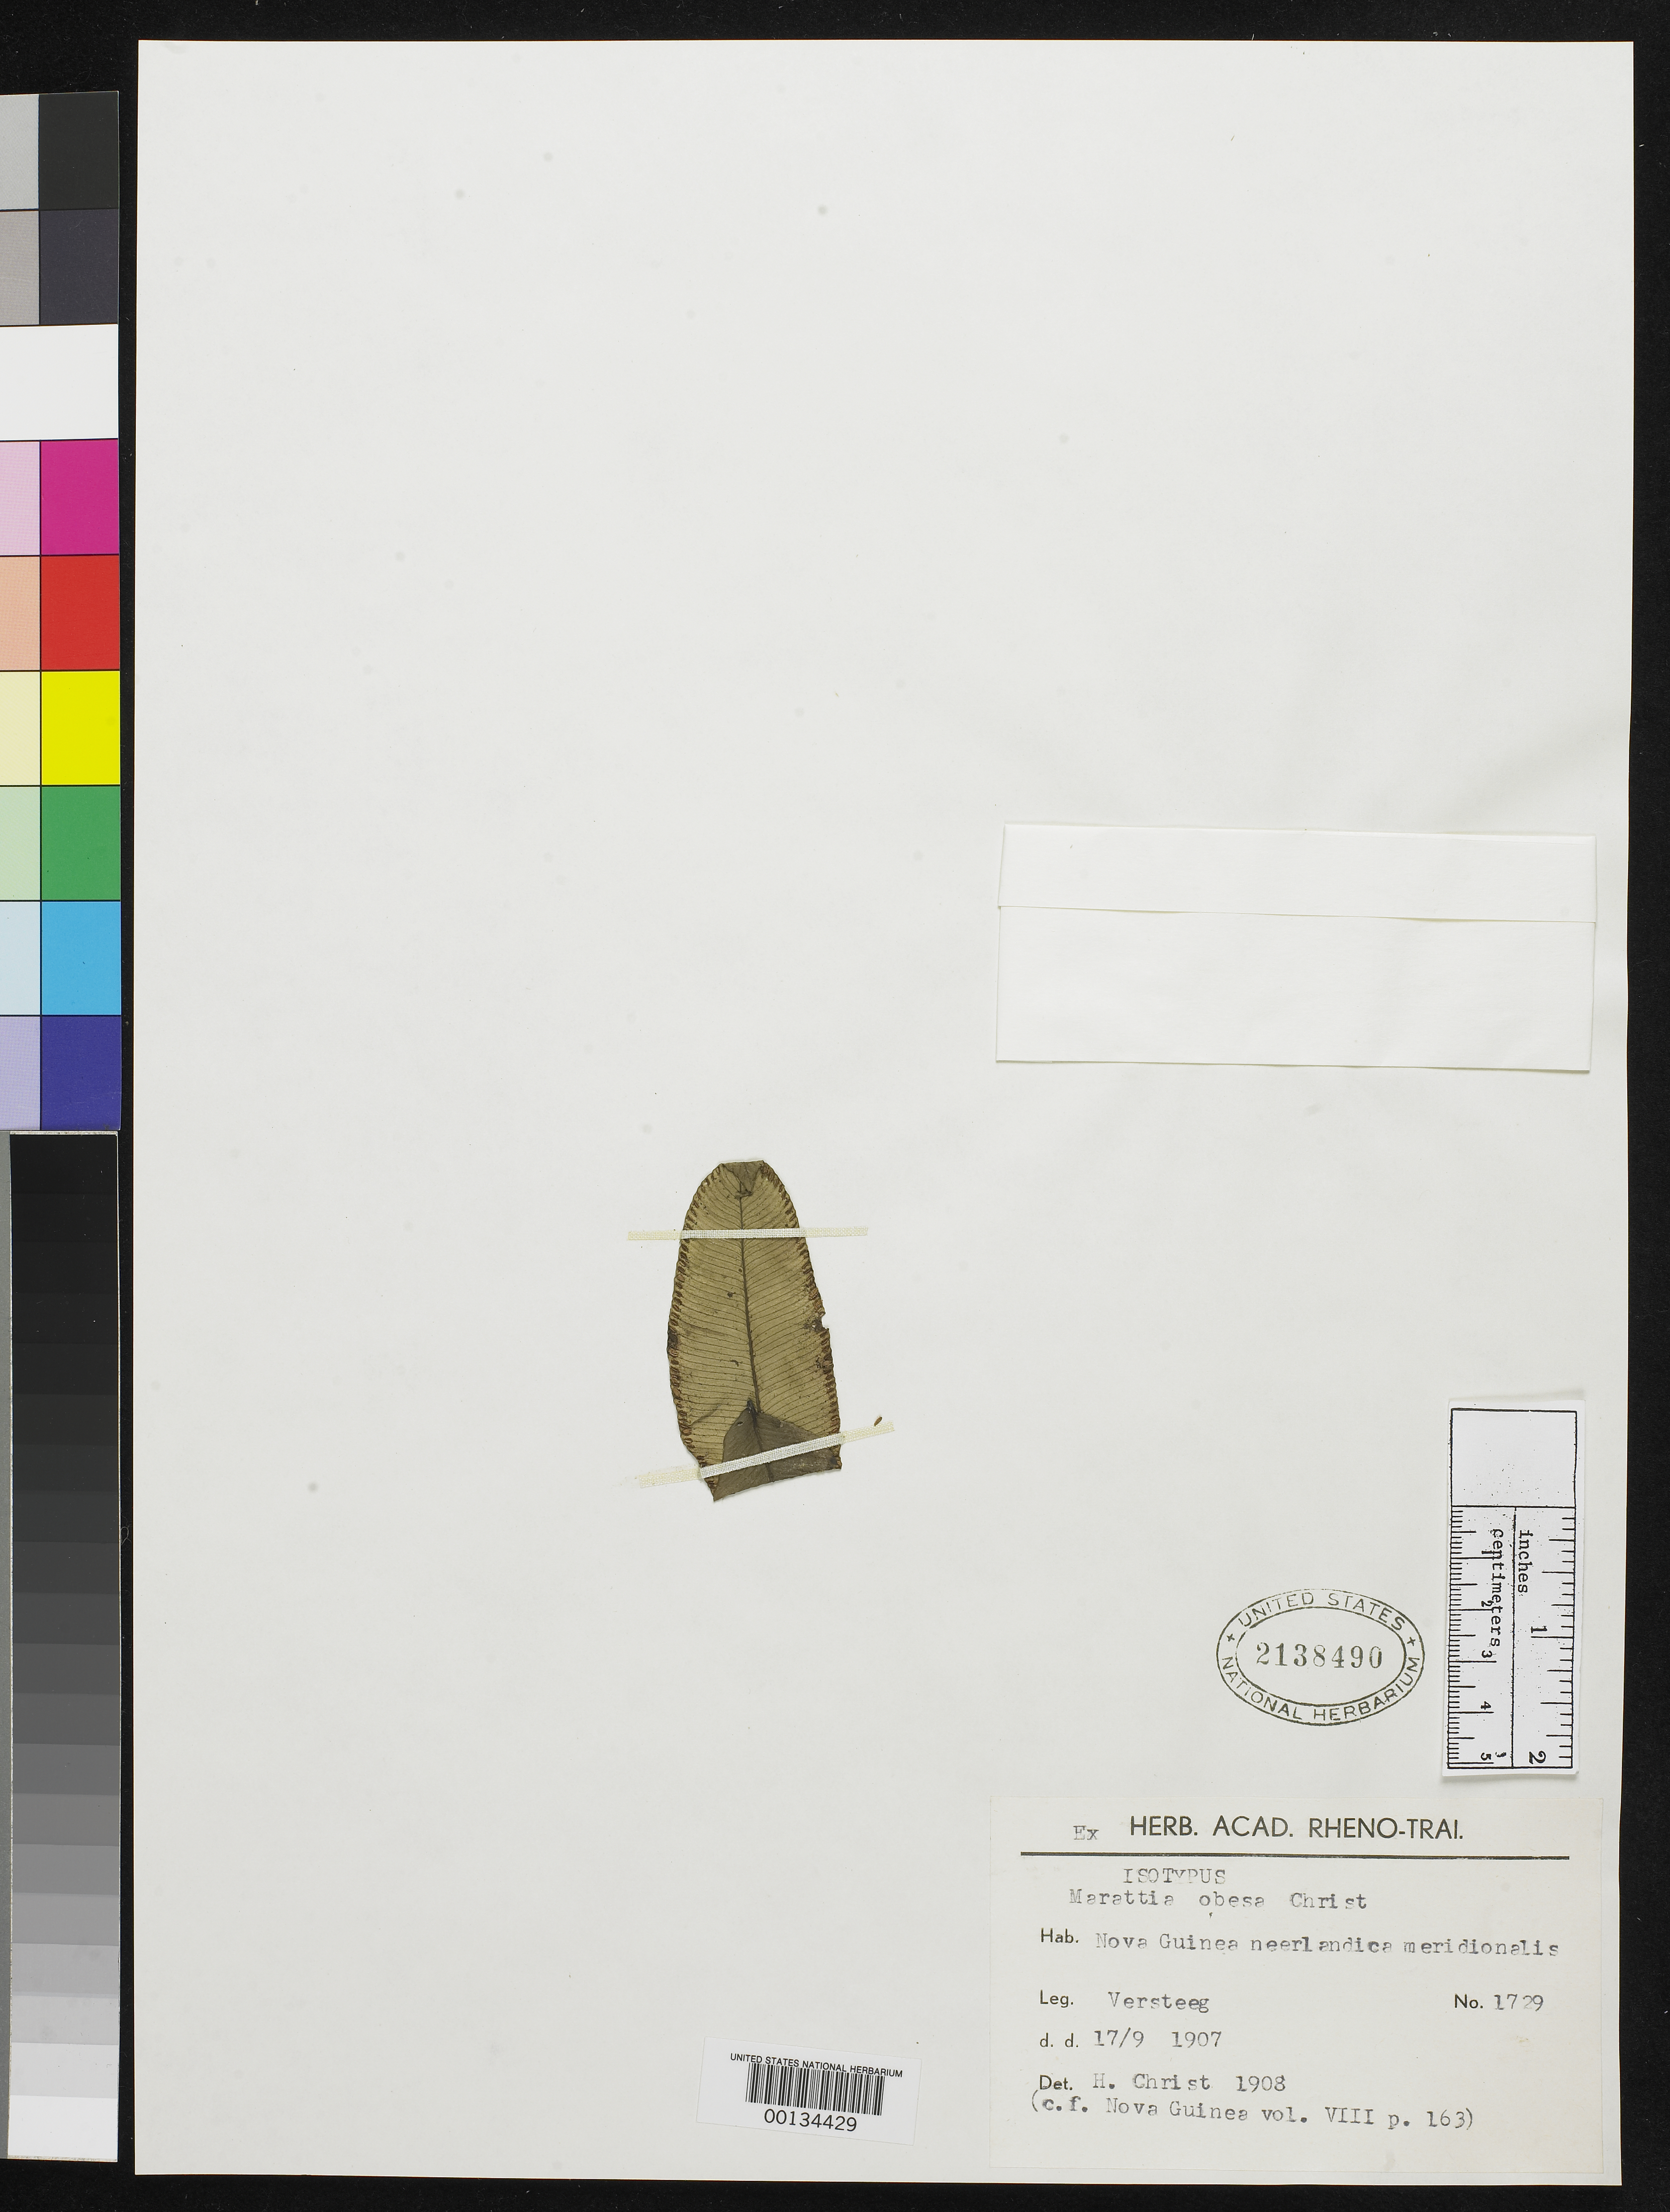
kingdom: Plantae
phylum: Tracheophyta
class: Polypodiopsida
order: Marattiales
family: Marattiaceae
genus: Marattia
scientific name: Marattia obesa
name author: Christ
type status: Isotype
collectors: G. Versteeg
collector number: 1729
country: Papua New Guinea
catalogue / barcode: US 2138490